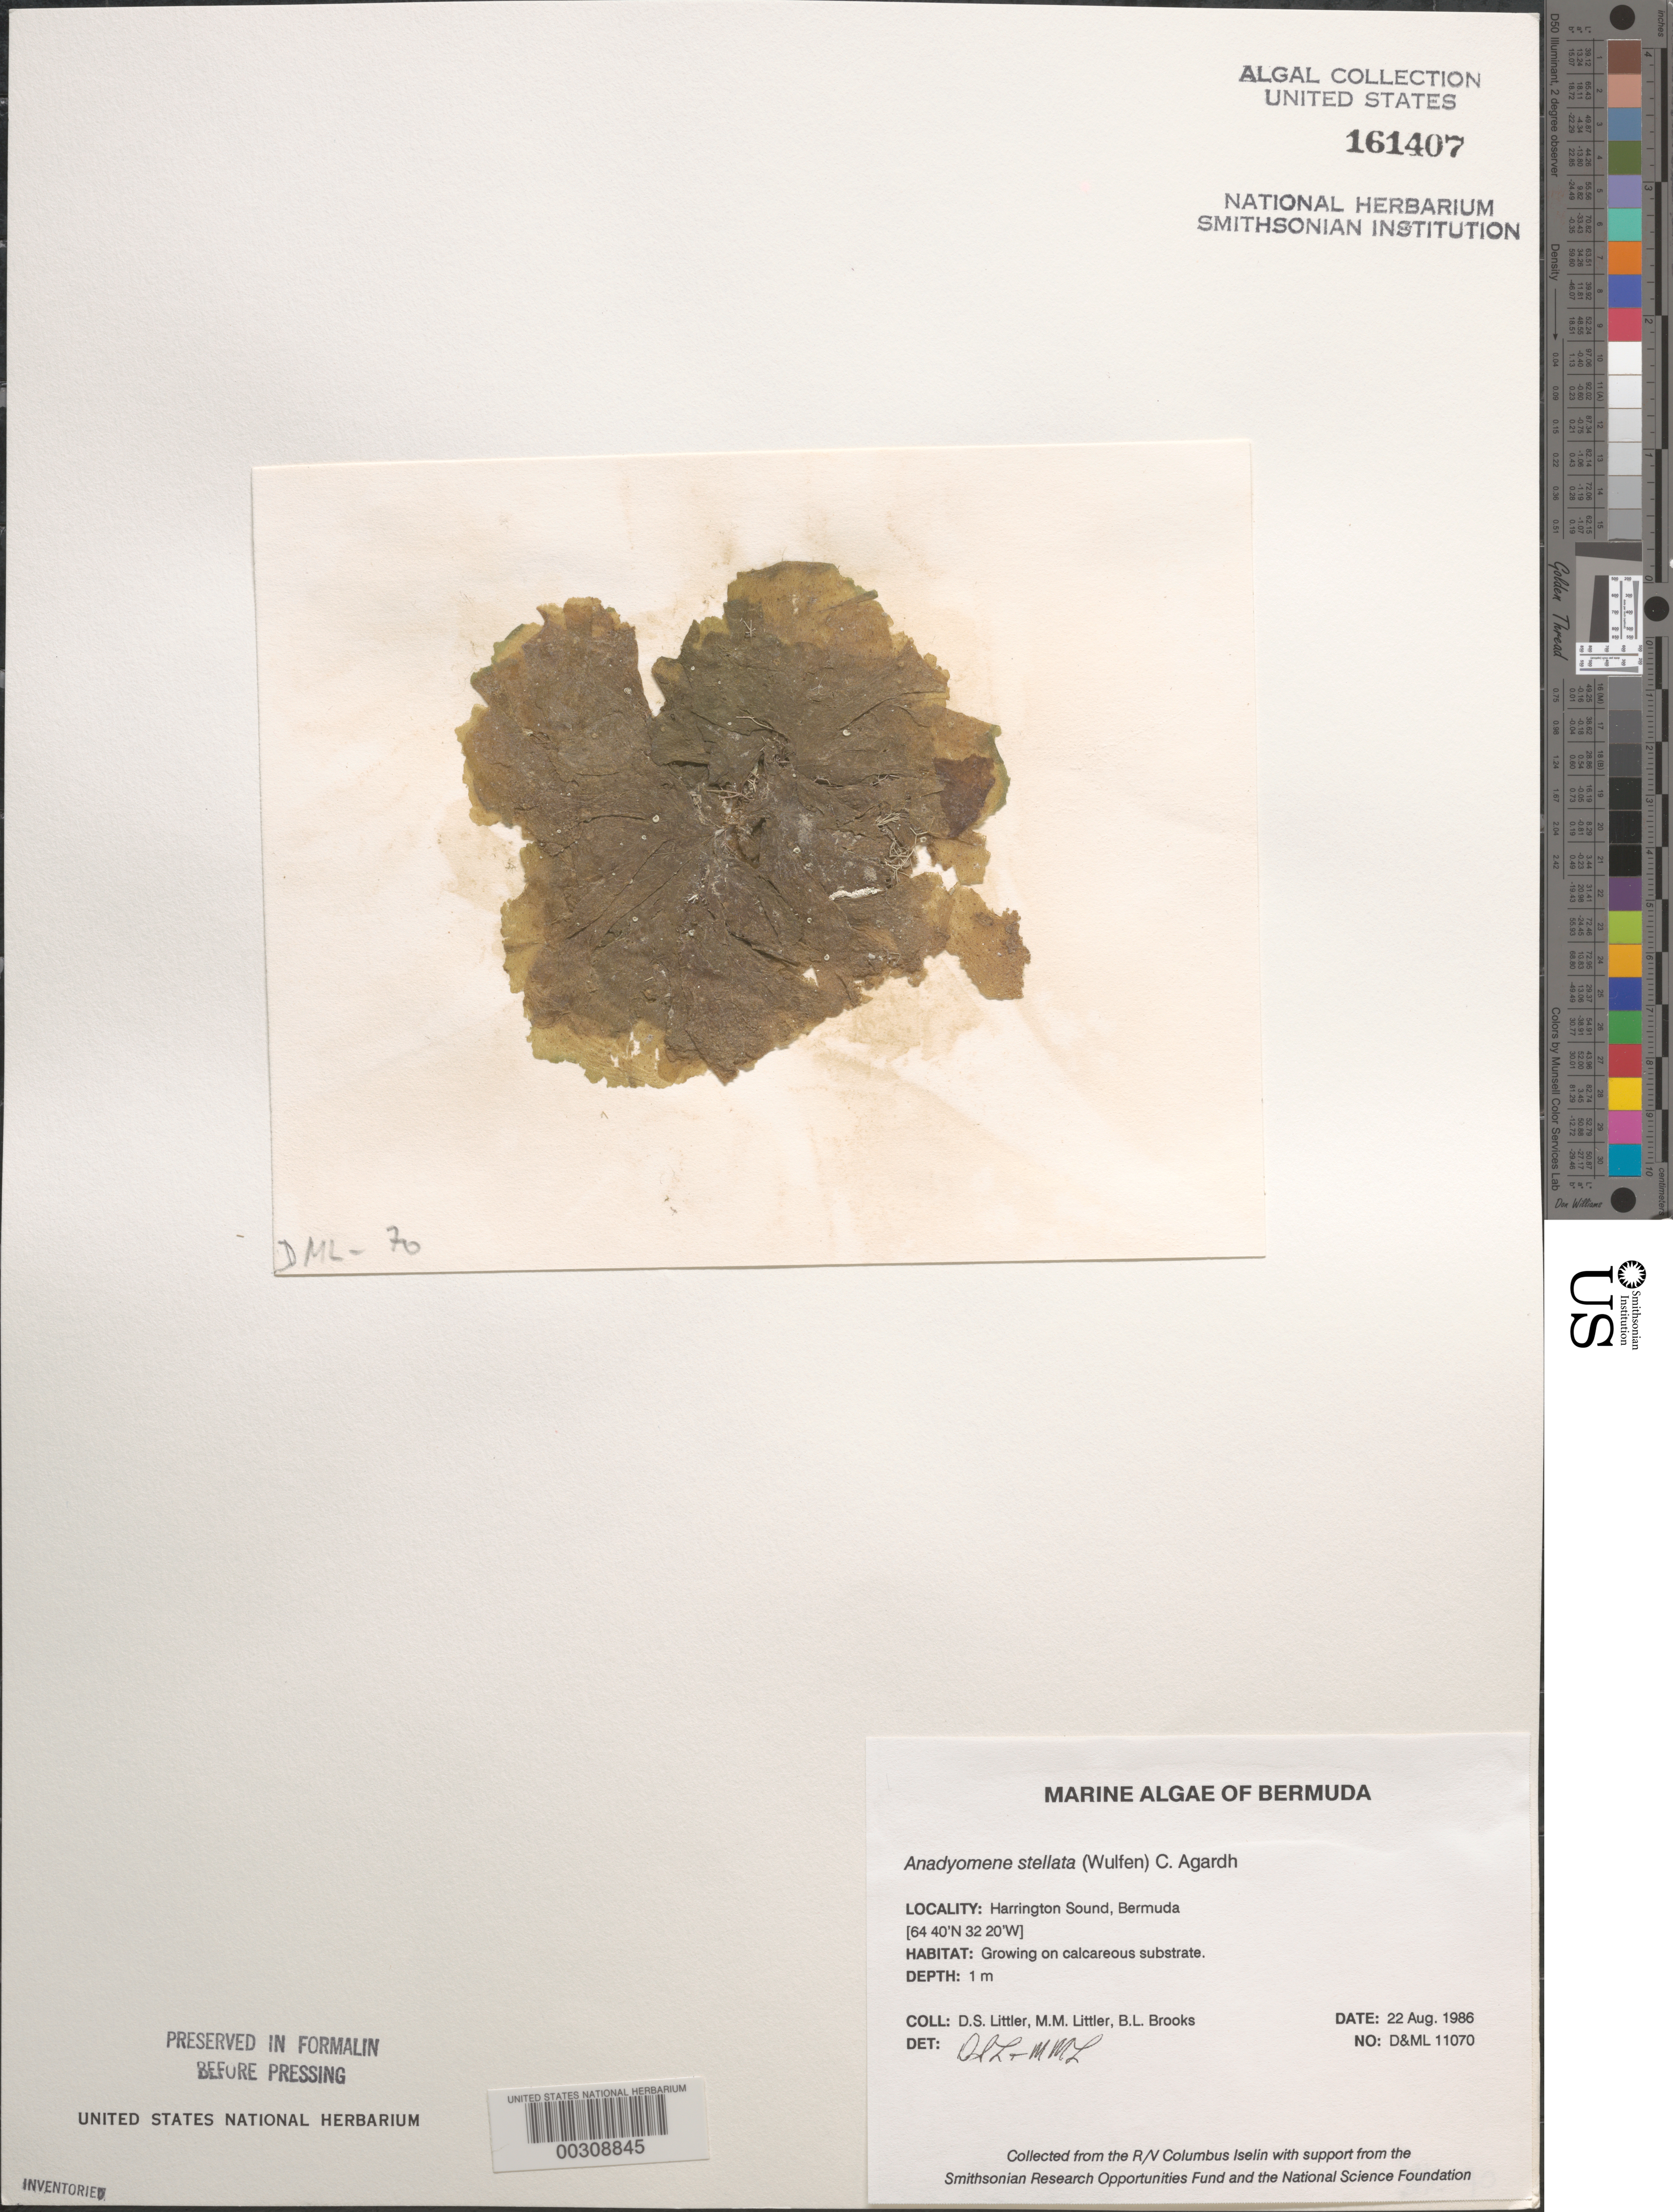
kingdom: Plantae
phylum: Chlorophyta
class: Ulvophyceae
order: Cladophorales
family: Anadyomenaceae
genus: Anadyomene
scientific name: Anadyomene stellata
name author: (Wulfen) C. Agardh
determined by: Littler, D. S.; Littler, M. M.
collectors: D. S. Littler, M. M. Littler & B. Brooks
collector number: D&ML 11070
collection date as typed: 22 Aug 1986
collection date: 1986-08-22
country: Bermuda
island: Bermuda Island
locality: Harrington Sound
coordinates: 32 20' N, 64 40' W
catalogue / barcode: US 161407